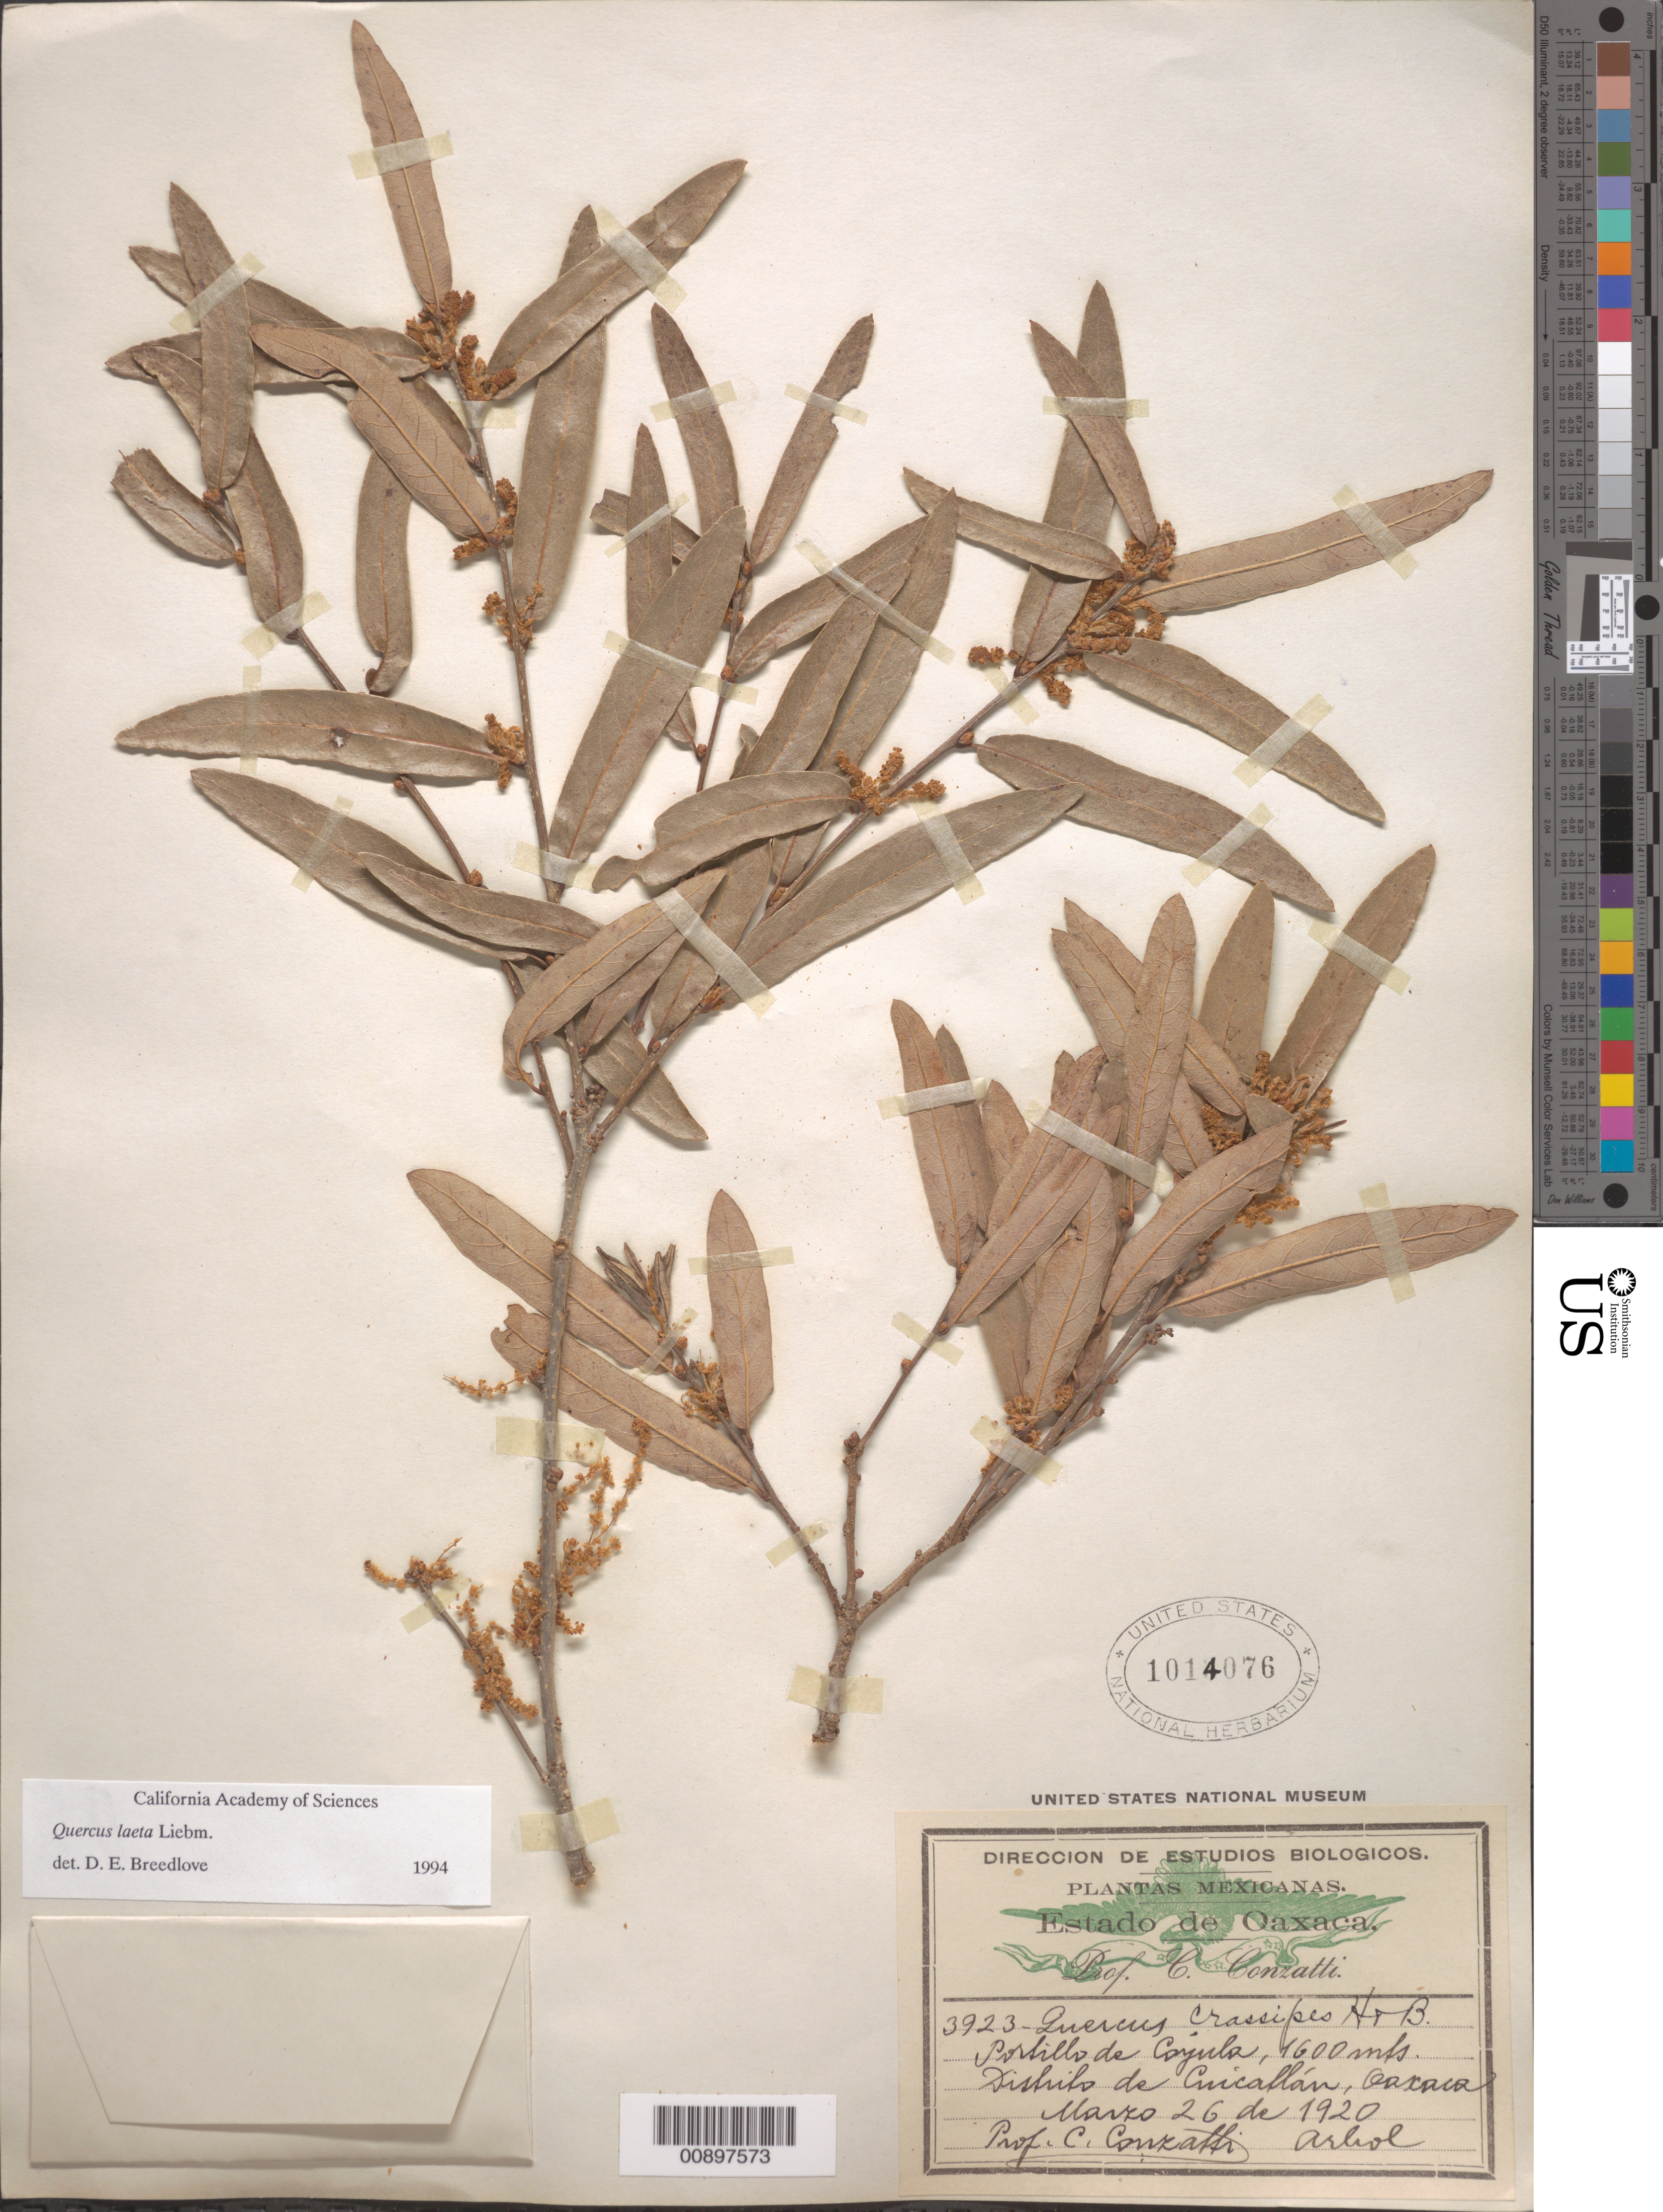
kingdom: Plantae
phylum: Tracheophyta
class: Magnoliopsida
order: Fagales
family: Fagaceae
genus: Quercus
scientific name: Quercus laeta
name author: Liebm.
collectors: C. Conzatti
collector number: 3923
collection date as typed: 26 Mar 1920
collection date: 1920-03-26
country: Mexico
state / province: Oaxaca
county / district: Cuicatlán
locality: Portillo de Carjula, District de Cuicatlán, Oaxaca.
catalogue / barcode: US 1014076